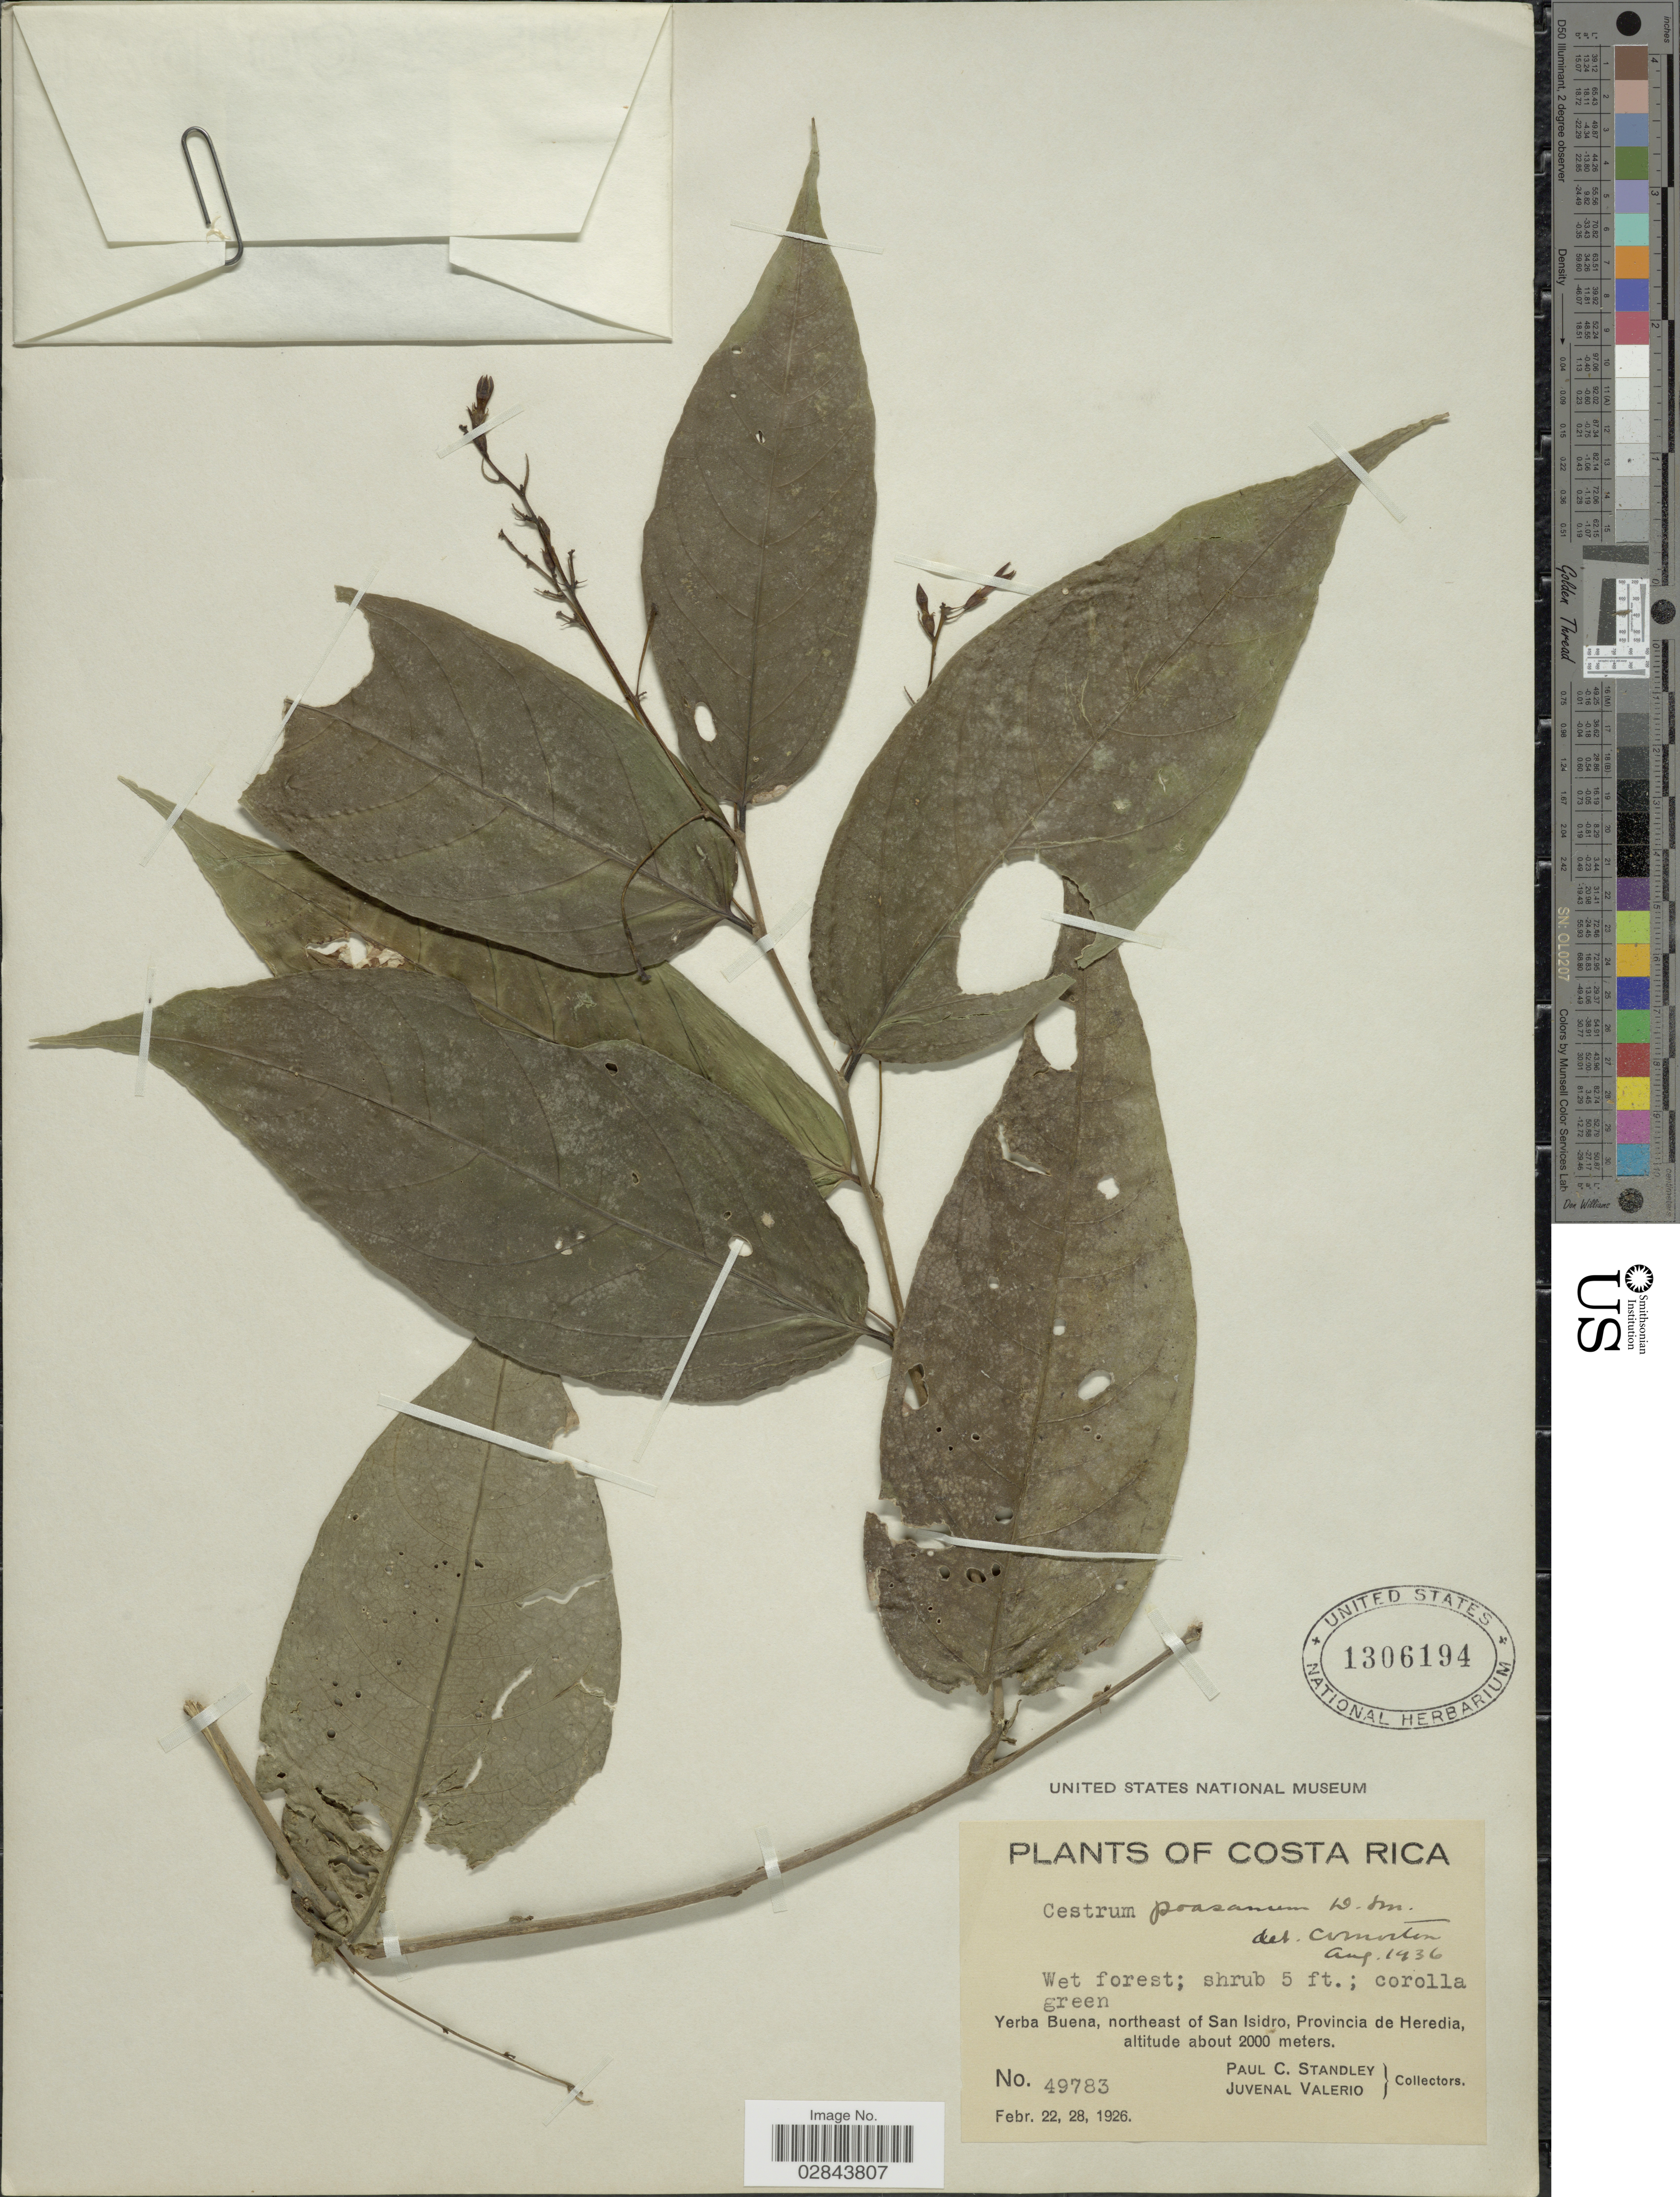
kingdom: Plantae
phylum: Tracheophyta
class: Magnoliopsida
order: Solanales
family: Solanaceae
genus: Cestrum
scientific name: Cestrum poasanum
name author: Donn. Sm.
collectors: P. C. Standley & J. Valerio R.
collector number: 49783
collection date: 1926-02-22/1926-02-28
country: Costa Rica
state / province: Heredia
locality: Yerba Buena, northeast of San Isidro, Provincia de Heredia.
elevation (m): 2000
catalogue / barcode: US 1306194